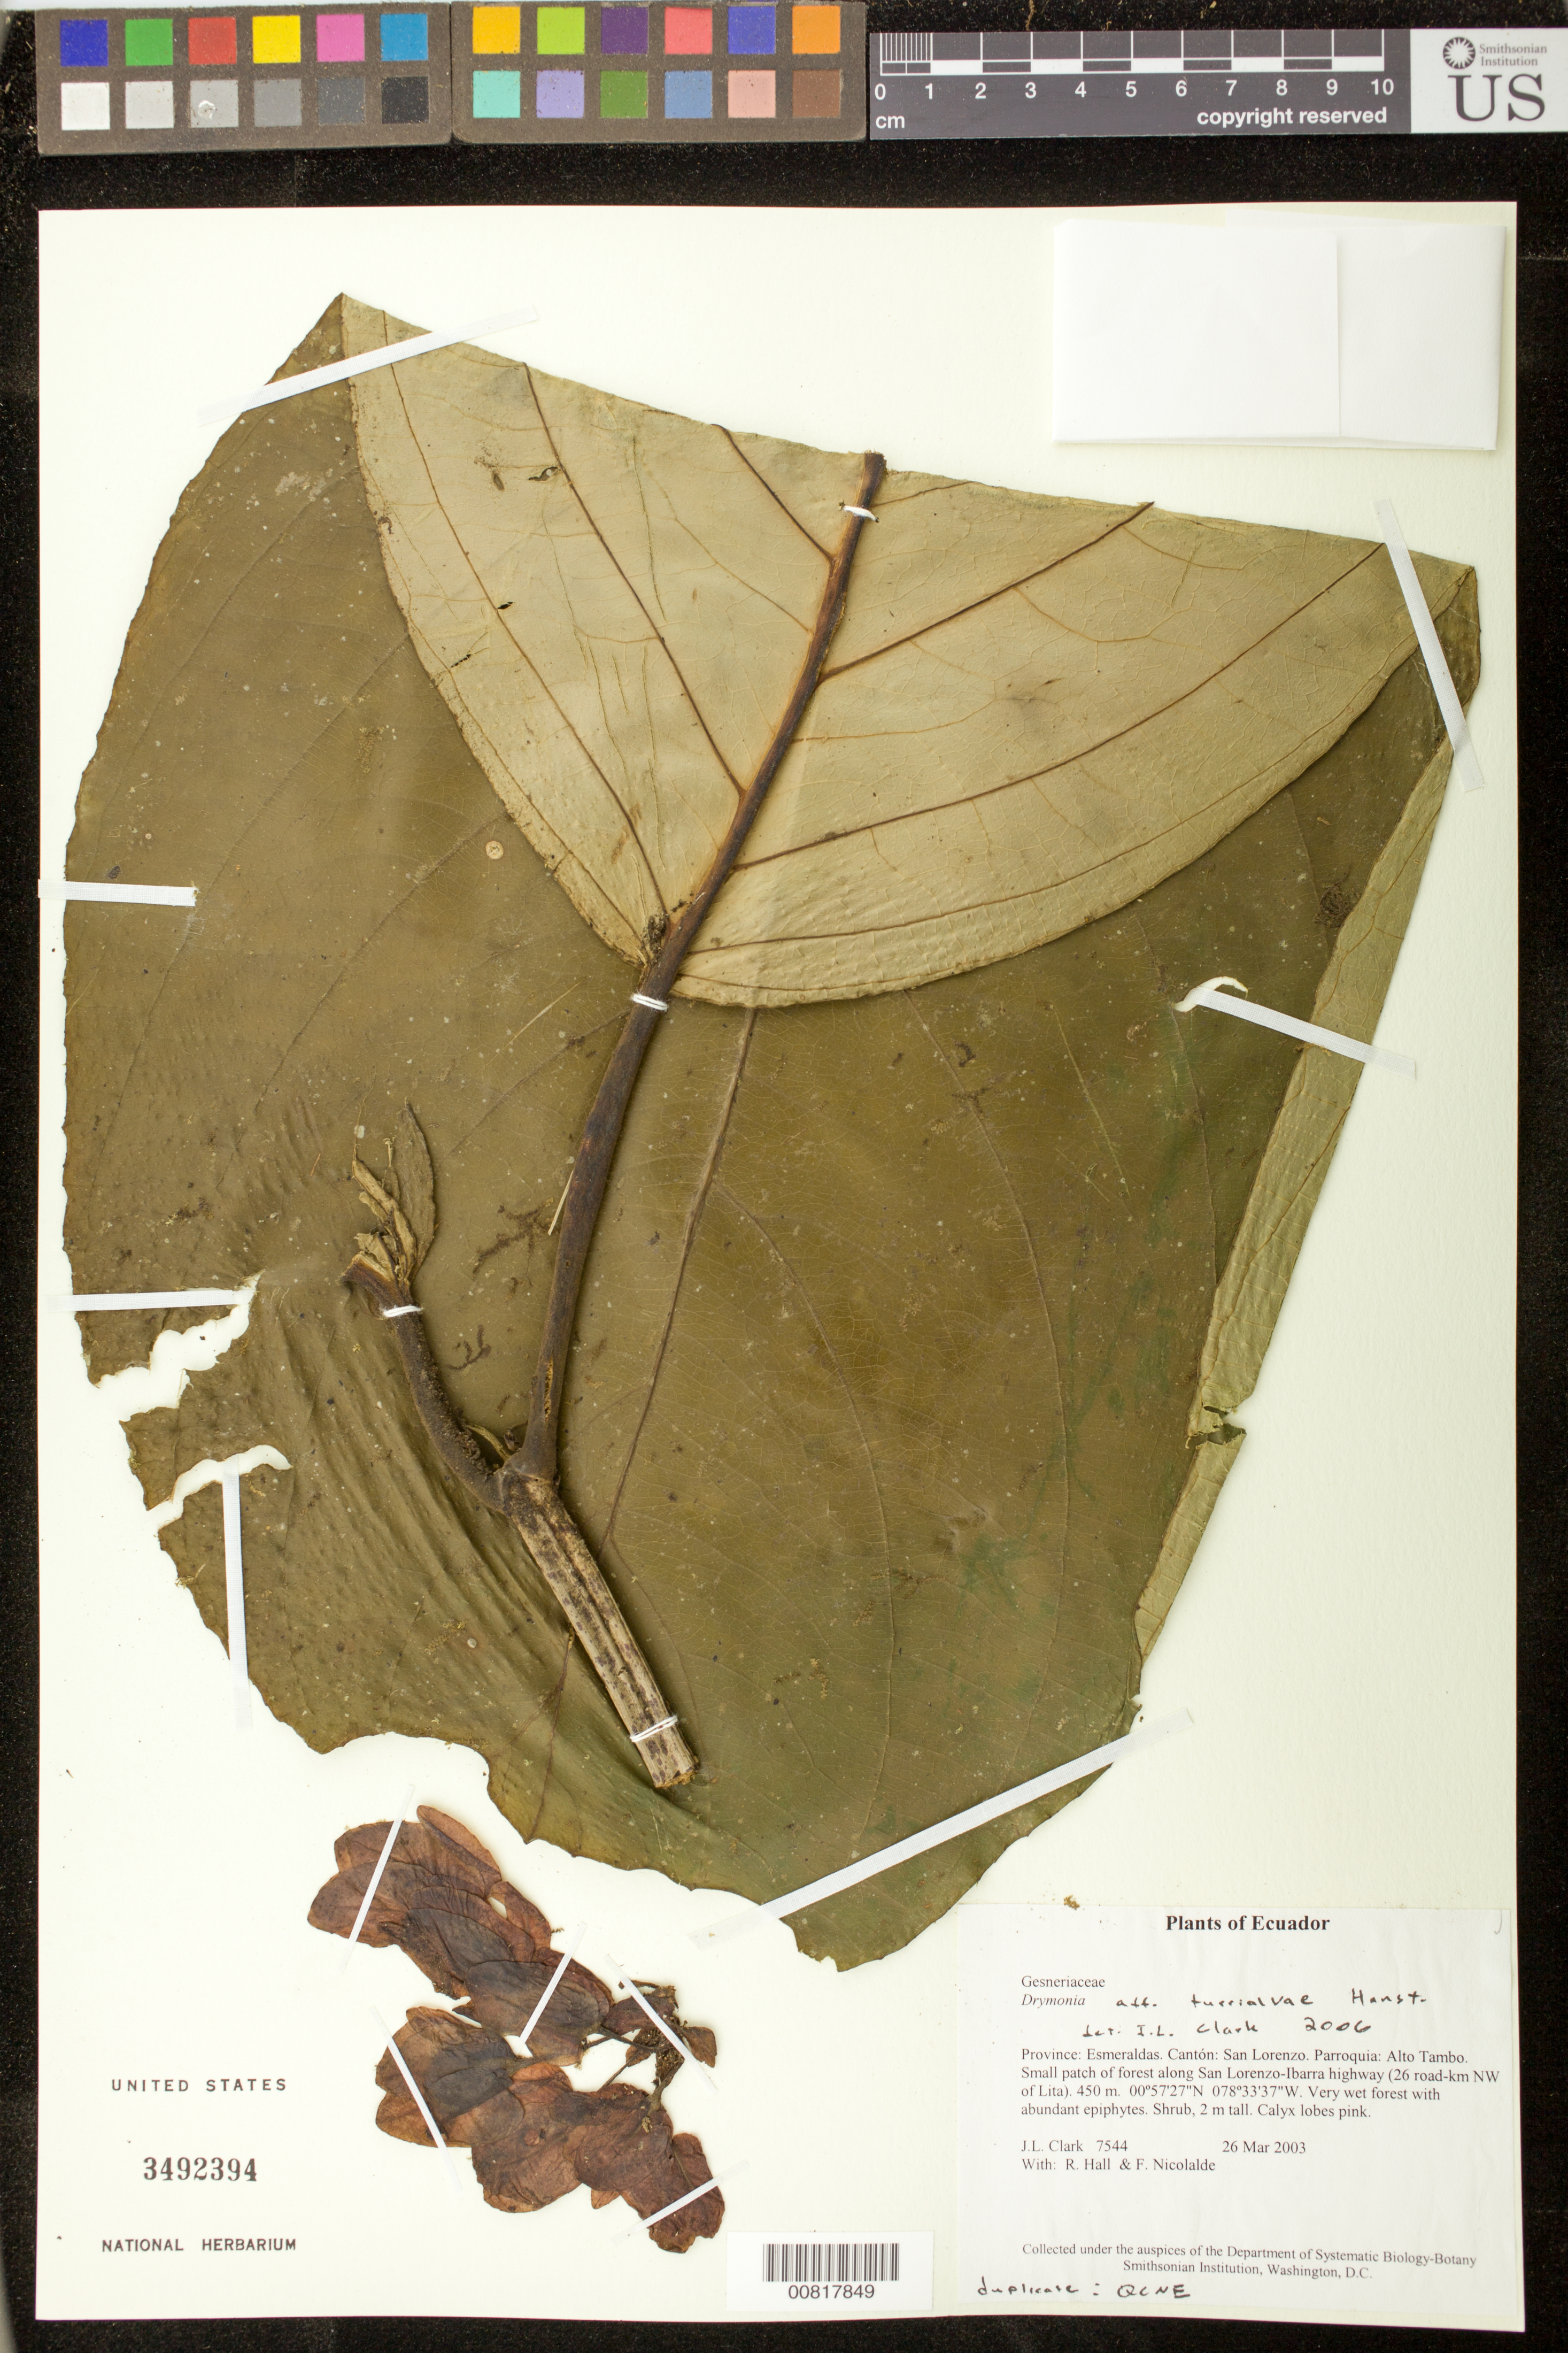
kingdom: Plantae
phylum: Tracheophyta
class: Magnoliopsida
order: Lamiales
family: Gesneriaceae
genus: Drymonia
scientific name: Drymonia turrialvae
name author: Hanst.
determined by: Clark, J. L., (SEL), The Marie Selby Botanical Garden (UNITED STATES)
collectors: J. L. Clark, R. Hall & F. Nicolalde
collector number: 7544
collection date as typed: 26 Mar 2003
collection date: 2003-03-26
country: Ecuador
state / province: Esmeraldas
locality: San Lorenzo. Parroquia: Alto Tambo. Small patch of forest along San Lorenzo-Ibarra highway (26 road-km NW of Lita).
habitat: Very wet forest with abundant epiphytes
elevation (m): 450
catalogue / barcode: US 3492394